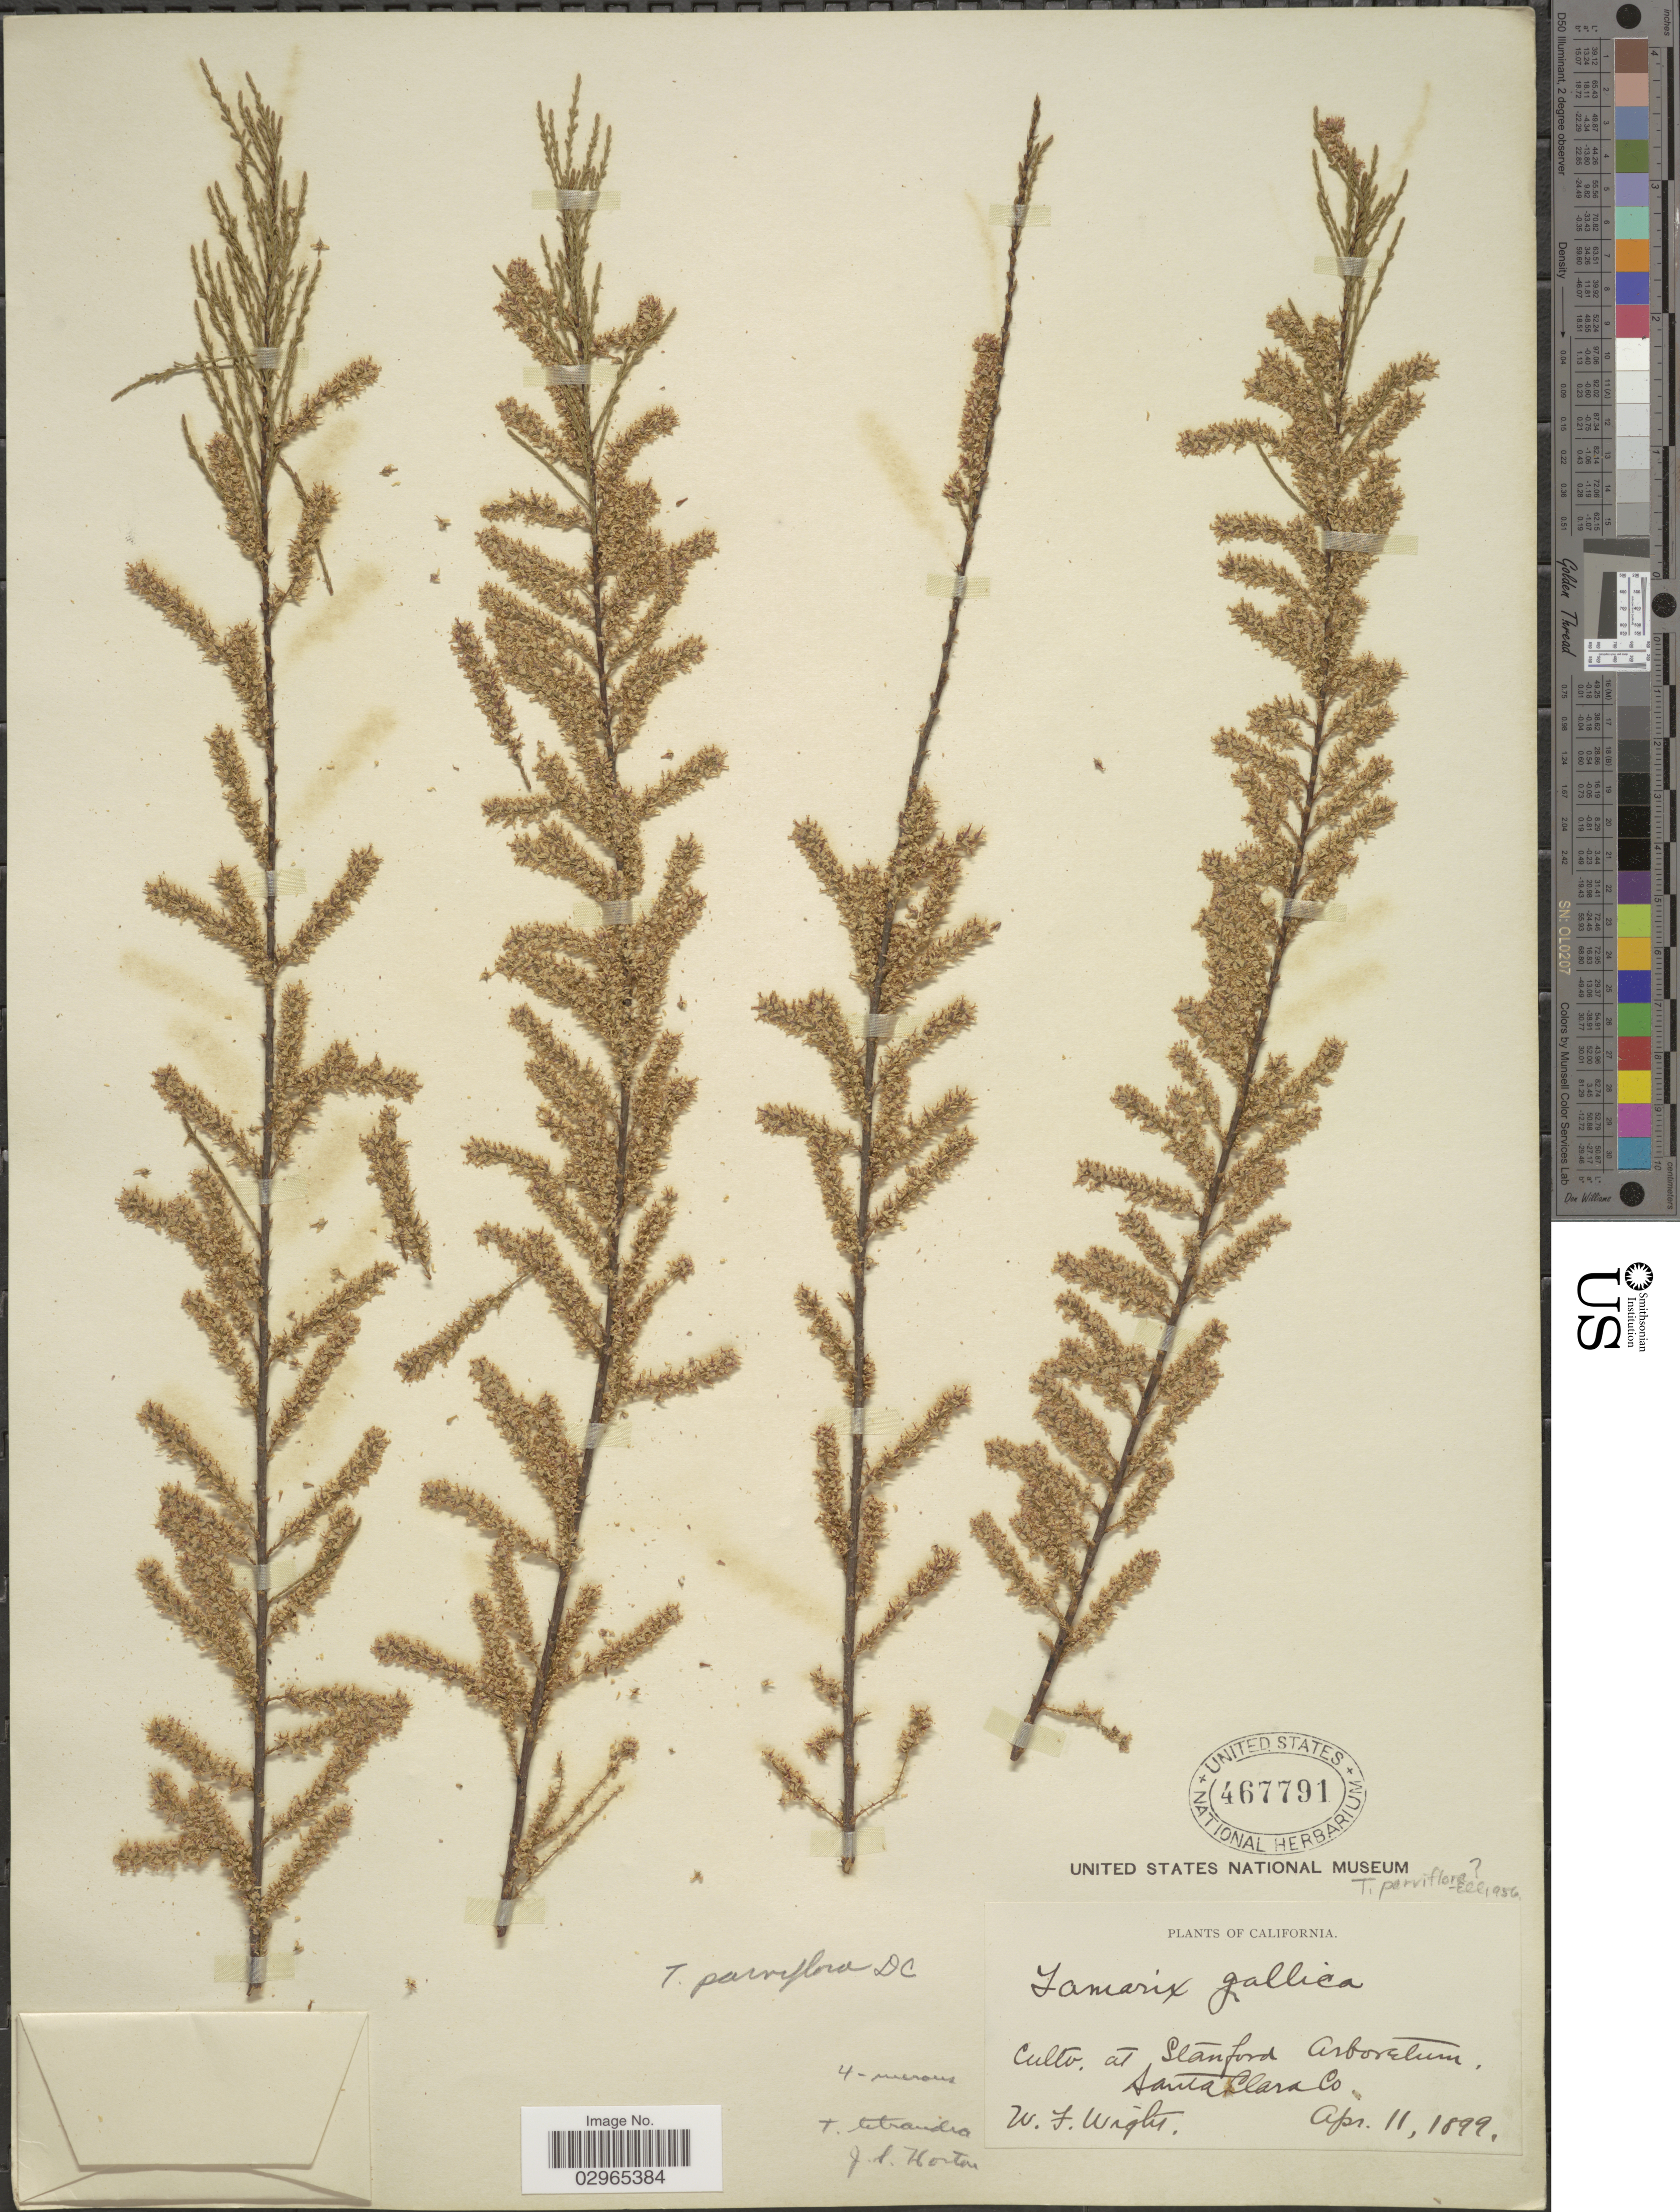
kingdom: Plantae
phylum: Tracheophyta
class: Magnoliopsida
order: Caryophyllales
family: Tamaricaceae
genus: Tamarix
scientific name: Tamarix parviflora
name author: DC.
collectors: W. F. Wright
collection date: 1899-04-11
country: United States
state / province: California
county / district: Santa Clara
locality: Stanford Arboretum, Santa Clara Co.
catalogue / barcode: US 467791